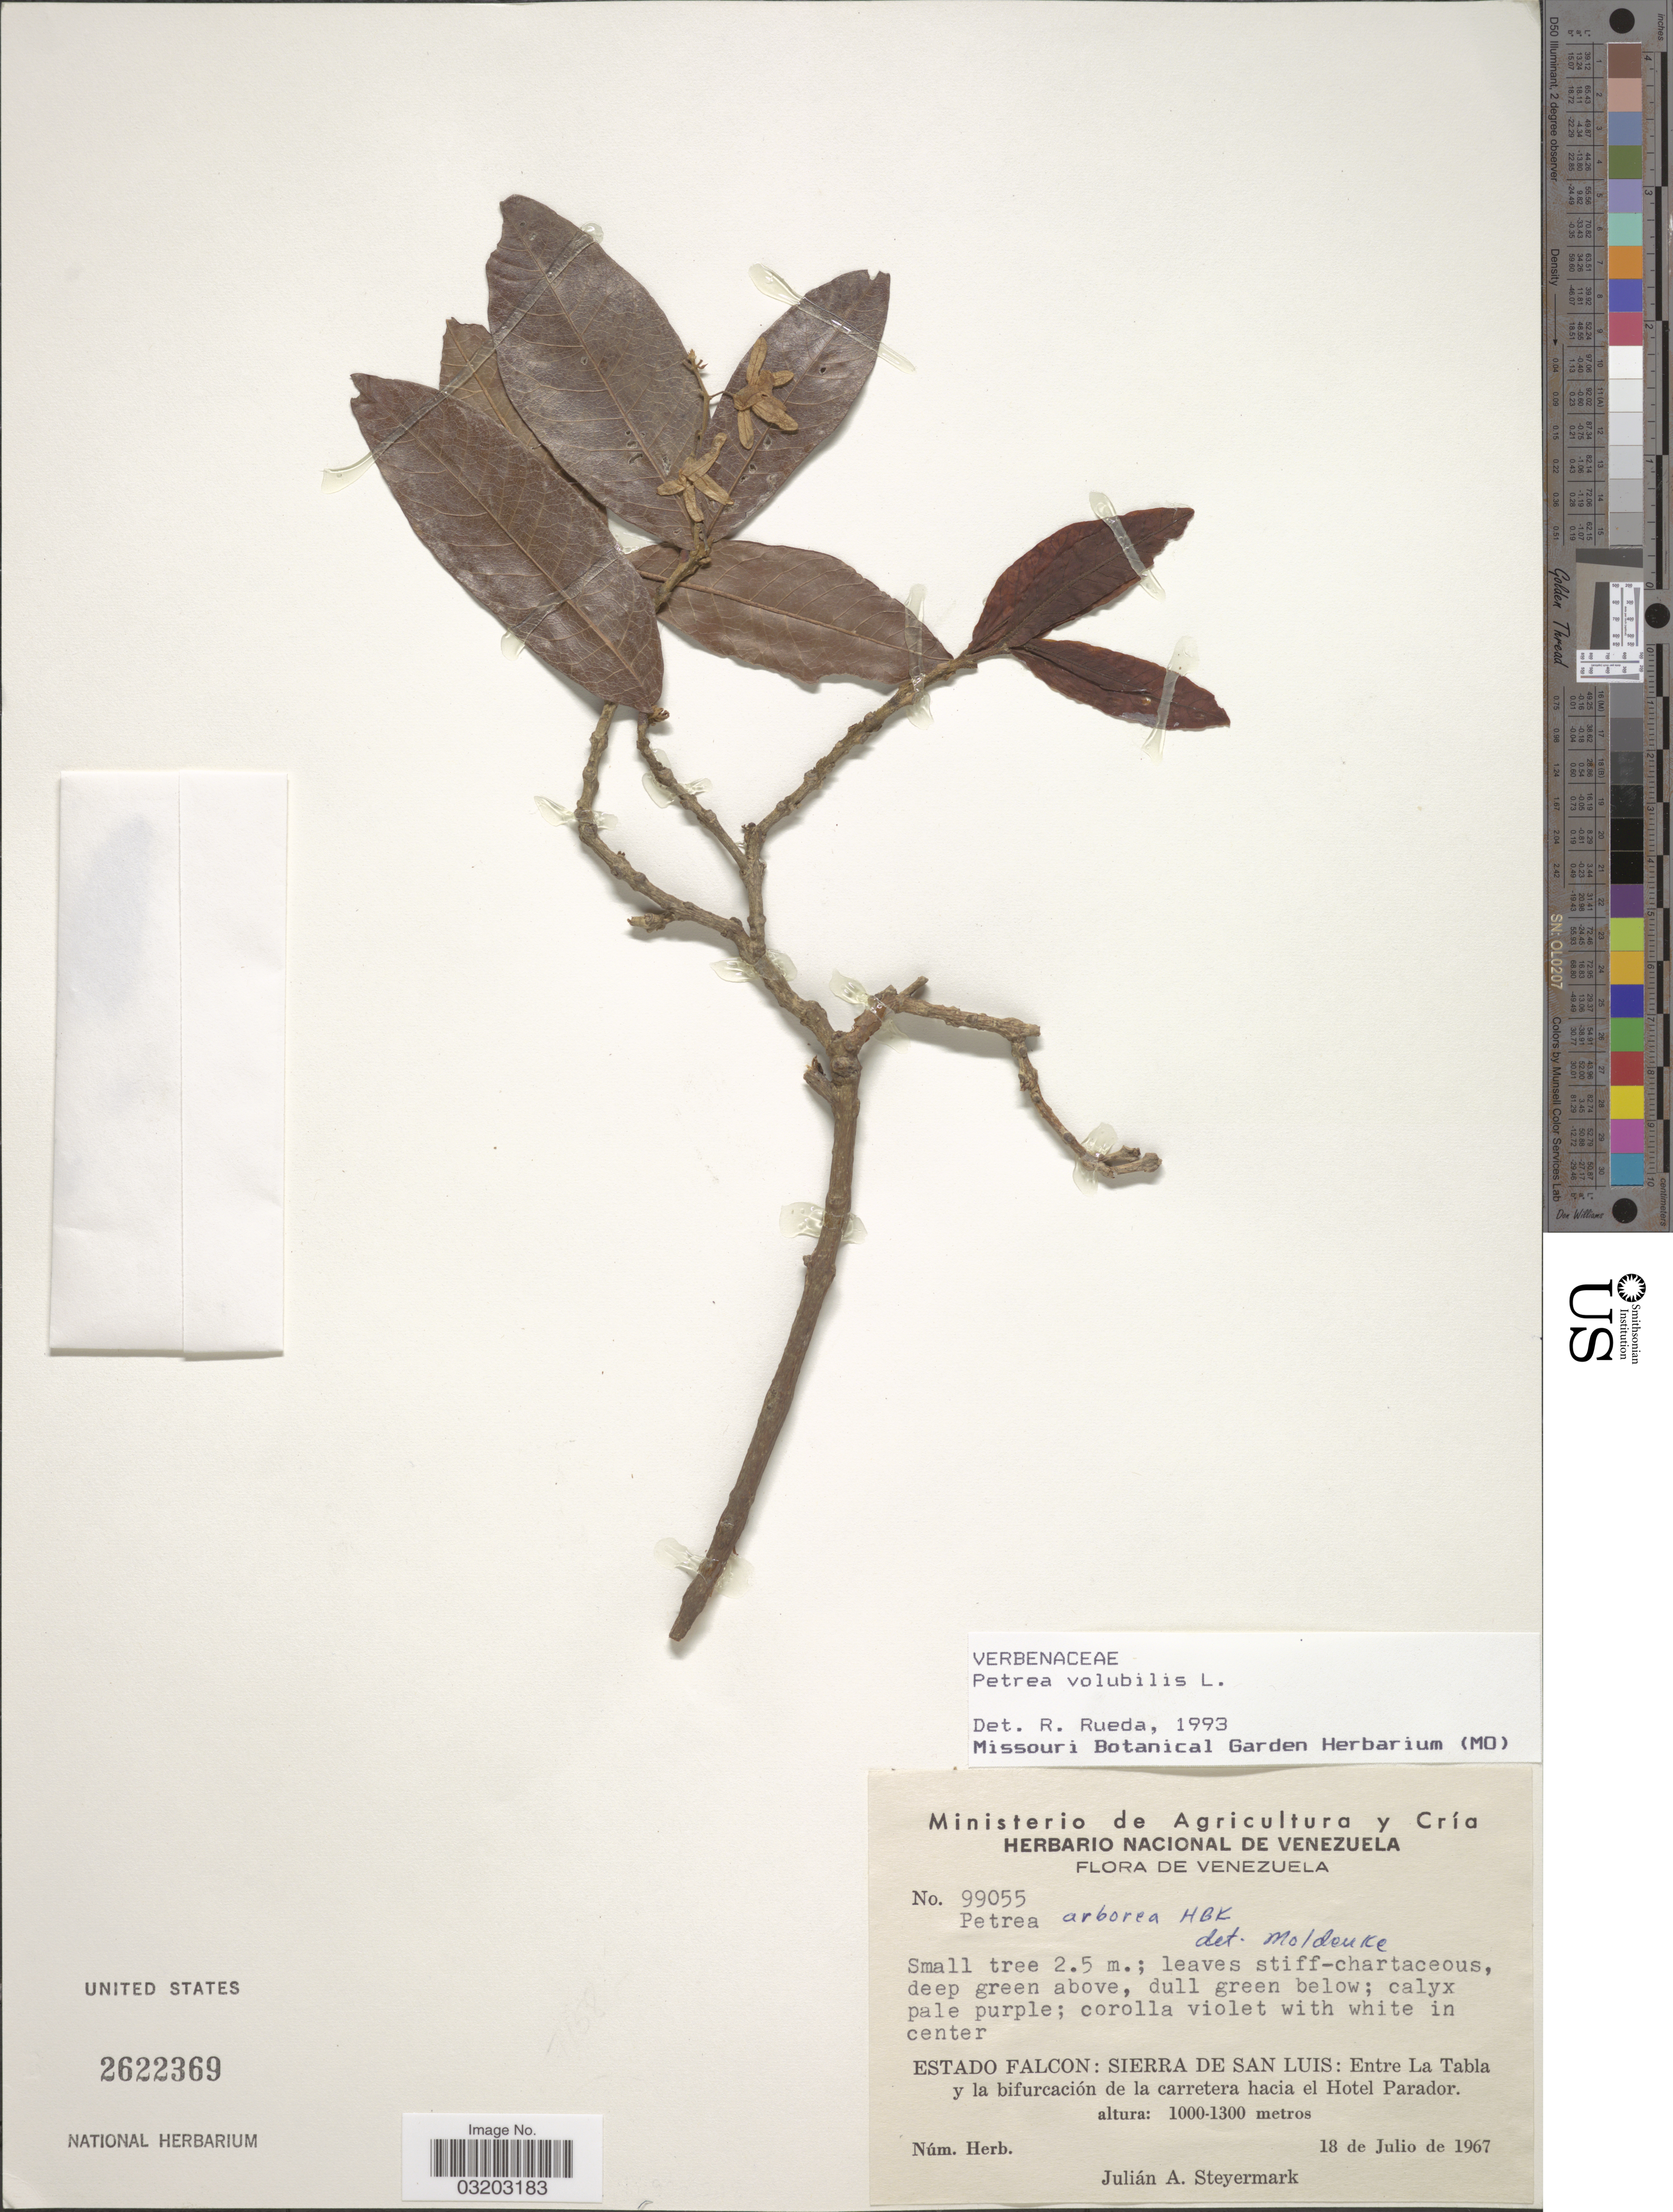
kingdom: Plantae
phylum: Tracheophyta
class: Magnoliopsida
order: Lamiales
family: Verbenaceae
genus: Petrea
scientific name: Petrea volubilis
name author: L.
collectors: J. Steyermark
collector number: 99055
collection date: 1967-07-18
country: Venezuela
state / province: Falcón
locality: Sierra de San Luis: Entre La Tabla y la bifurcación de la carretera hacia el Hotel Parador.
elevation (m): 1000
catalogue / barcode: US 2622369